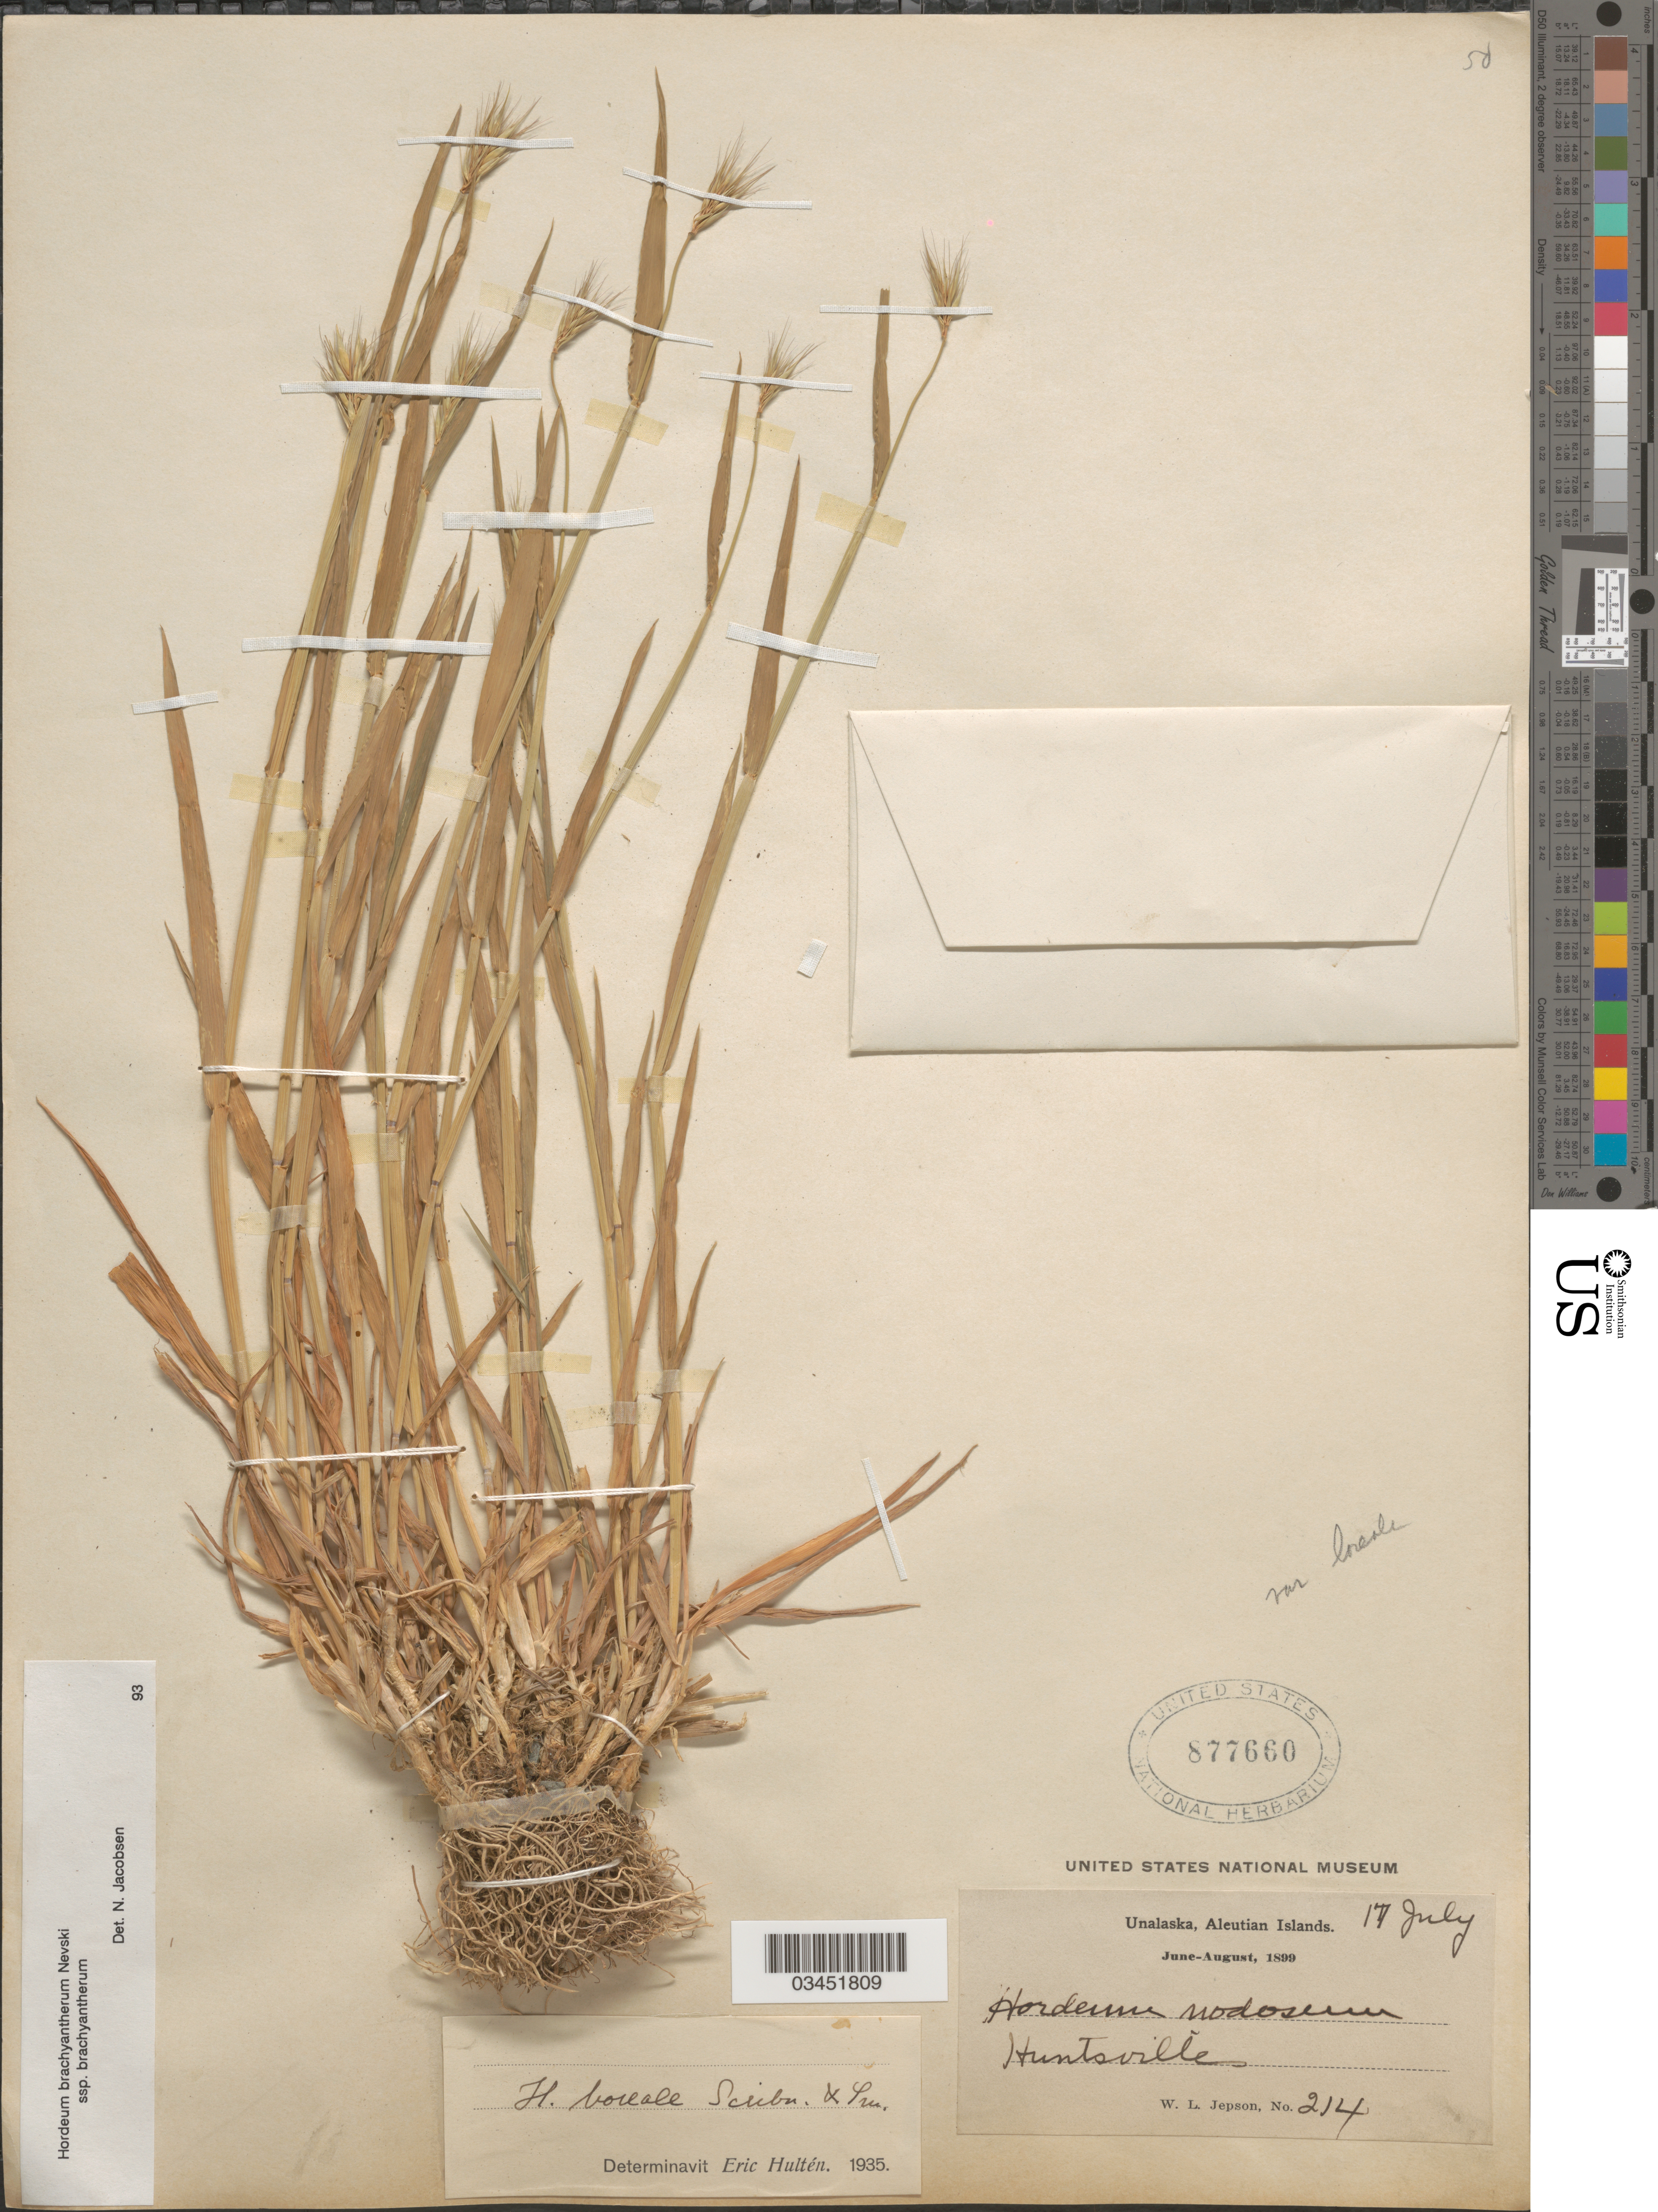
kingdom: Plantae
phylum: Tracheophyta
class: Liliopsida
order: Poales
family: Poaceae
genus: Hordeum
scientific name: Hordeum brachyantherum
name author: Nevski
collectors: W. L. Jepson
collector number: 214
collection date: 1899-07-17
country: United States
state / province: Alaska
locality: Unalaska, Aleutian Islands. Huntsville.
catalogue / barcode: US 877660